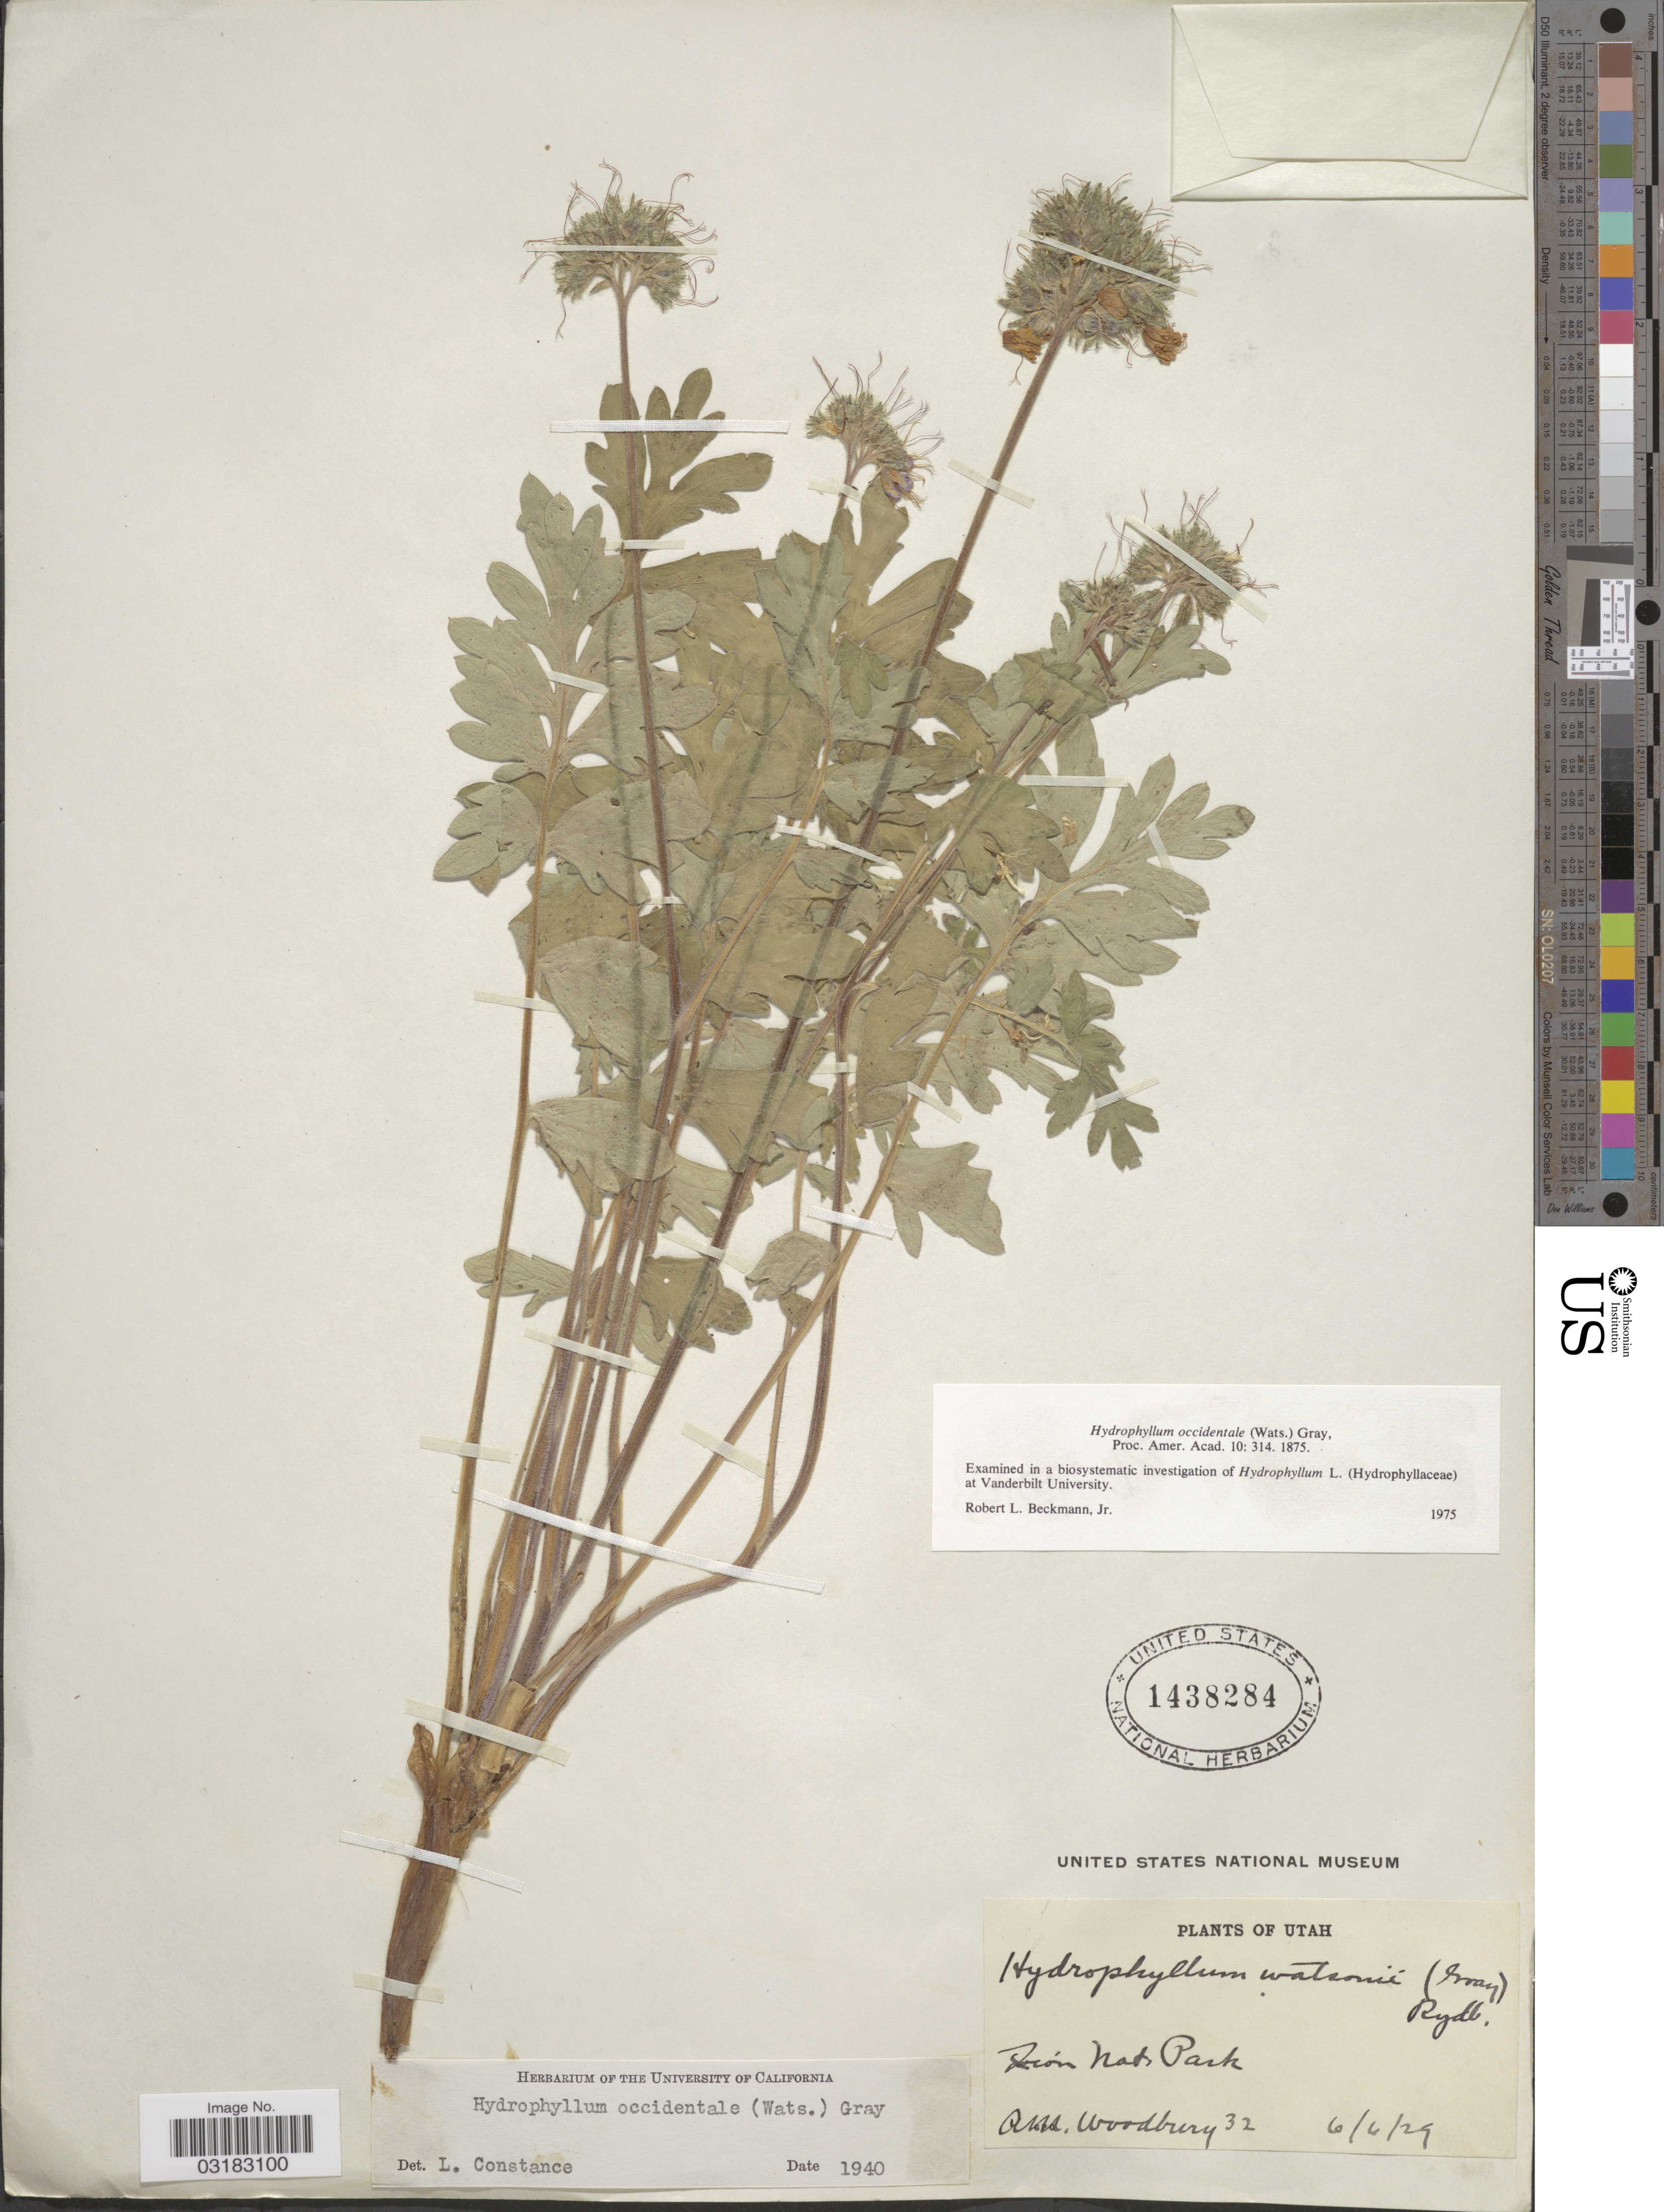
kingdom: Plantae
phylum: Tracheophyta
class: Magnoliopsida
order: Boraginales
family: Hydrophyllaceae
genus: Hydrophyllum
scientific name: Hydrophyllum occidentale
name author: (S. Watson) A. Gray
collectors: A. M. Woodbury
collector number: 32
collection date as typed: Transcribed d/m/y: 6/6/29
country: United States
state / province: Utah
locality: Zion Nat. Park.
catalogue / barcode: US 1438284